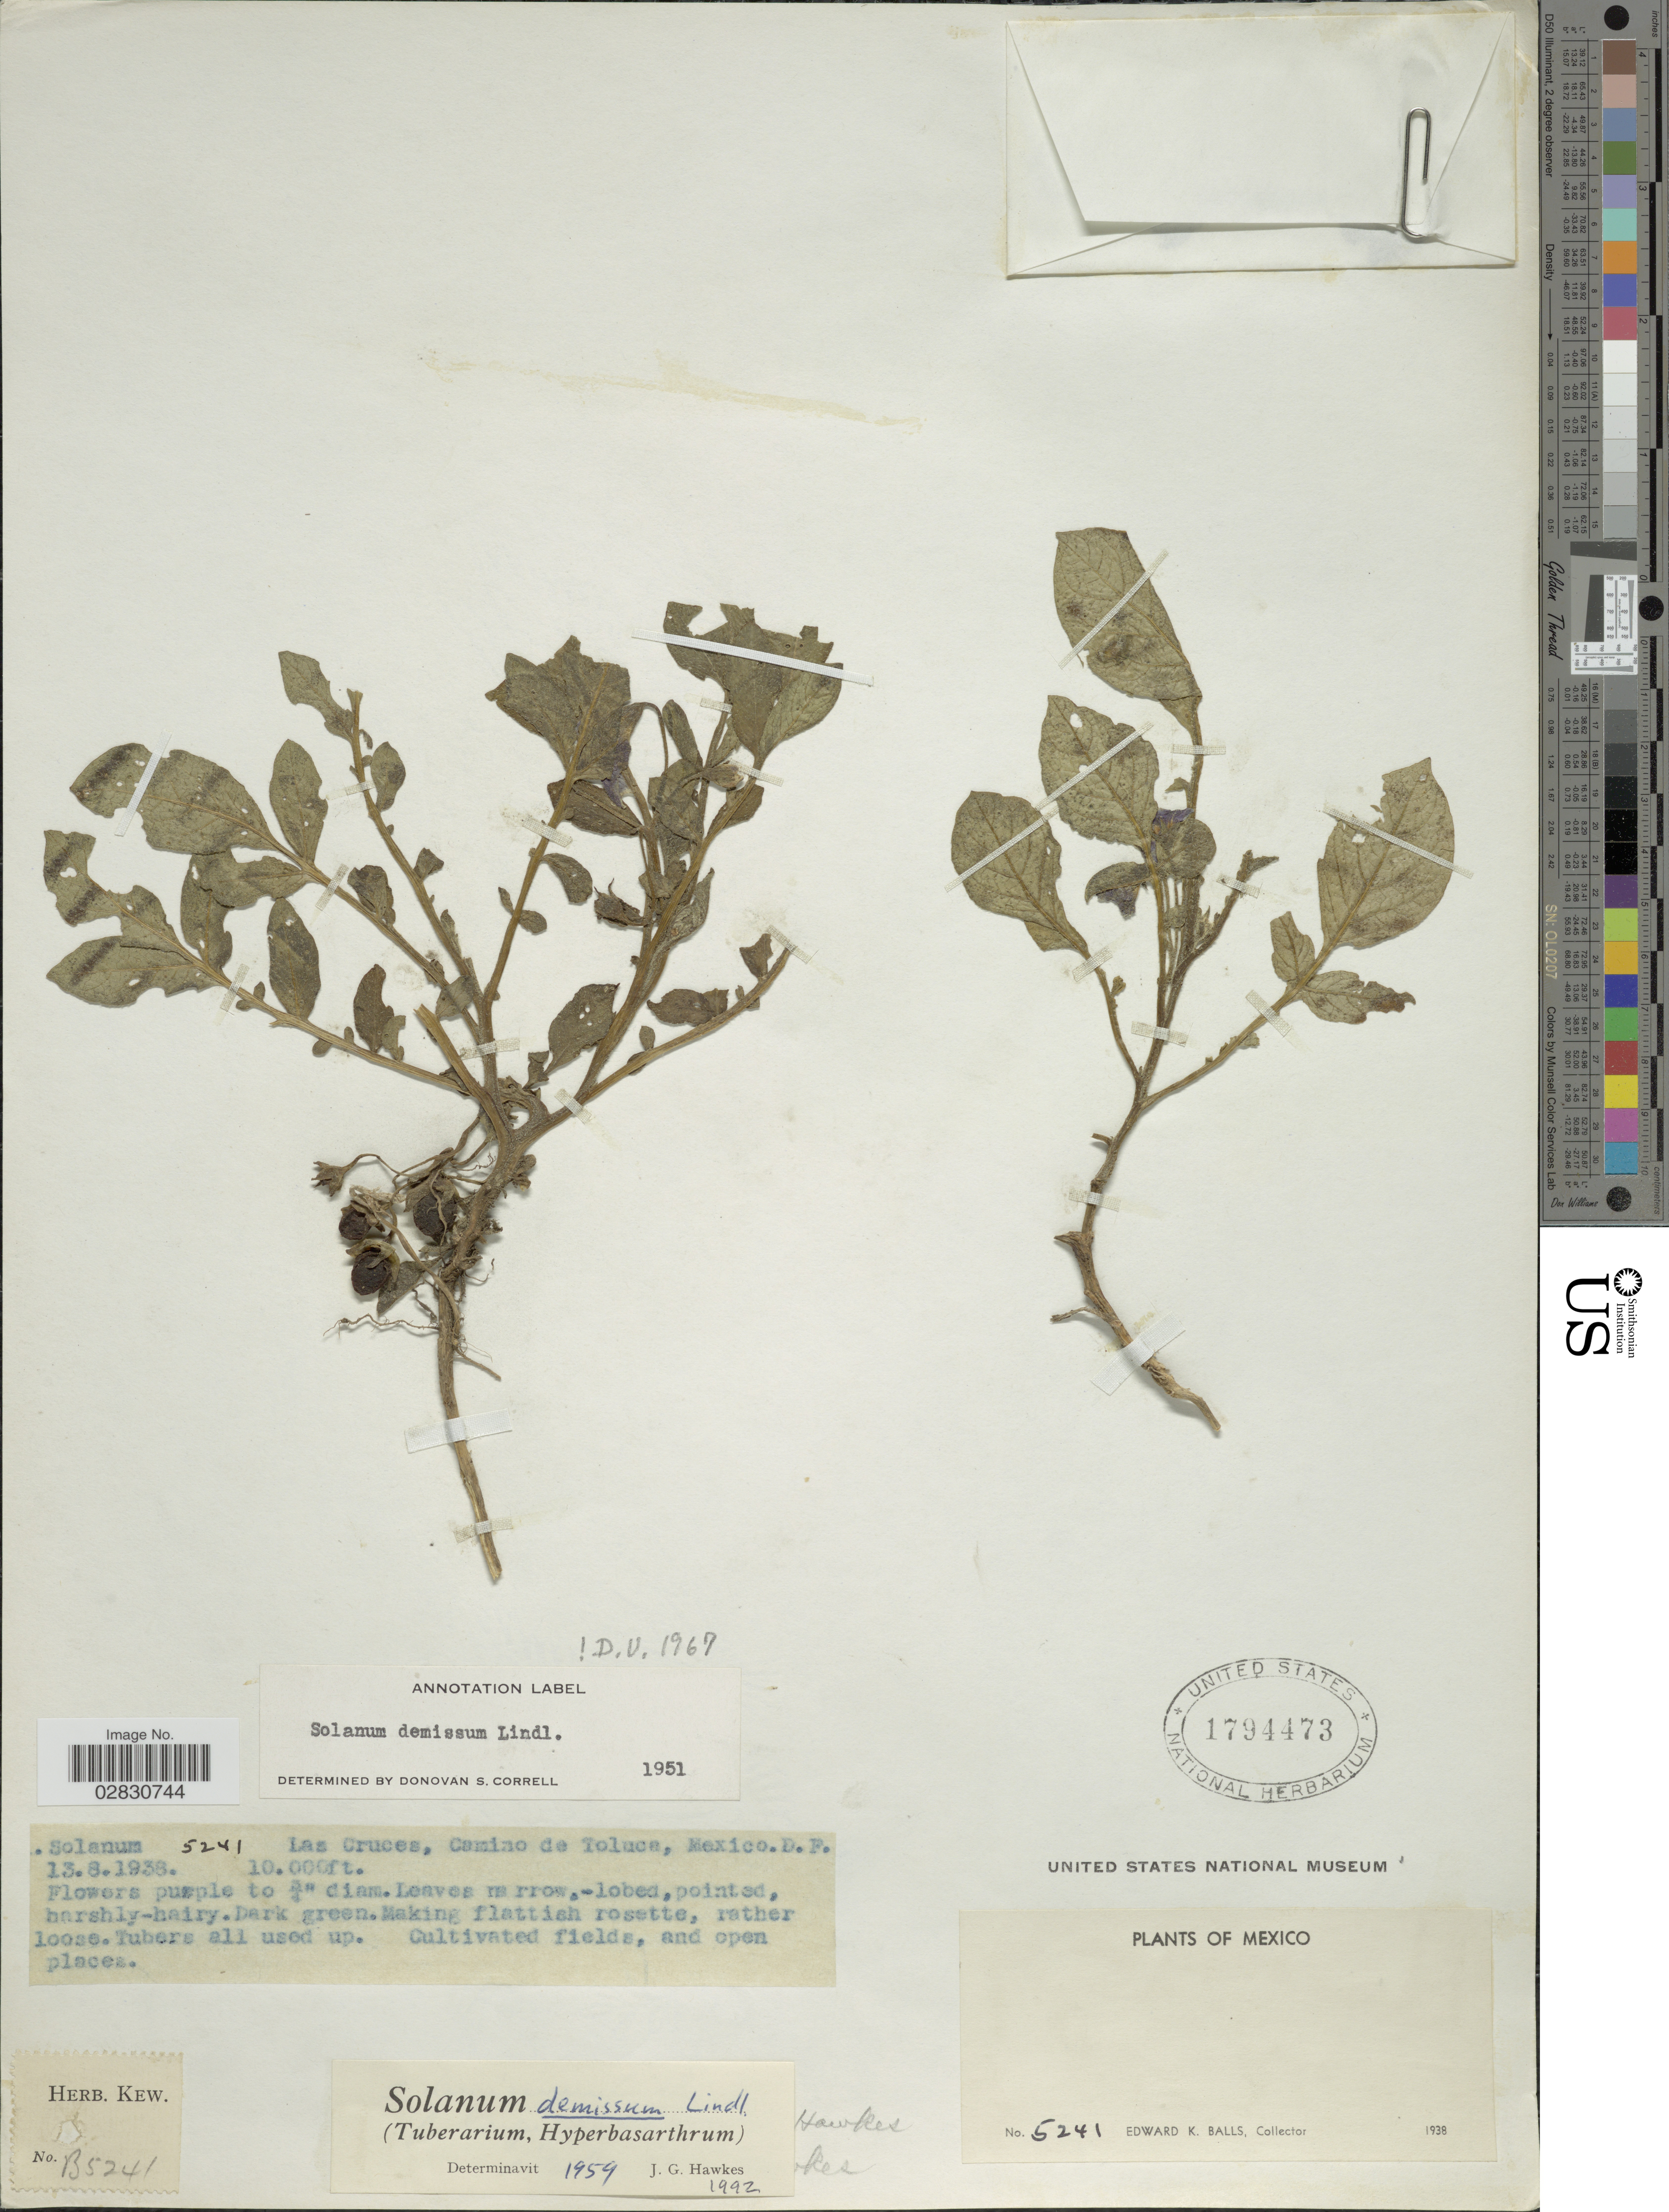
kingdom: Plantae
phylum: Tracheophyta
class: Magnoliopsida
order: Solanales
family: Solanaceae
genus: Solanum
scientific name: Solanum demissum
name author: Lindl.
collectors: E. K. Balls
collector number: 5241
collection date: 1938-08-13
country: Mexico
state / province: Distrito Federal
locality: Las Cruces, Camino de Toluca, Mexico, D.F.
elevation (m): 3048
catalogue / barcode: US 1794473